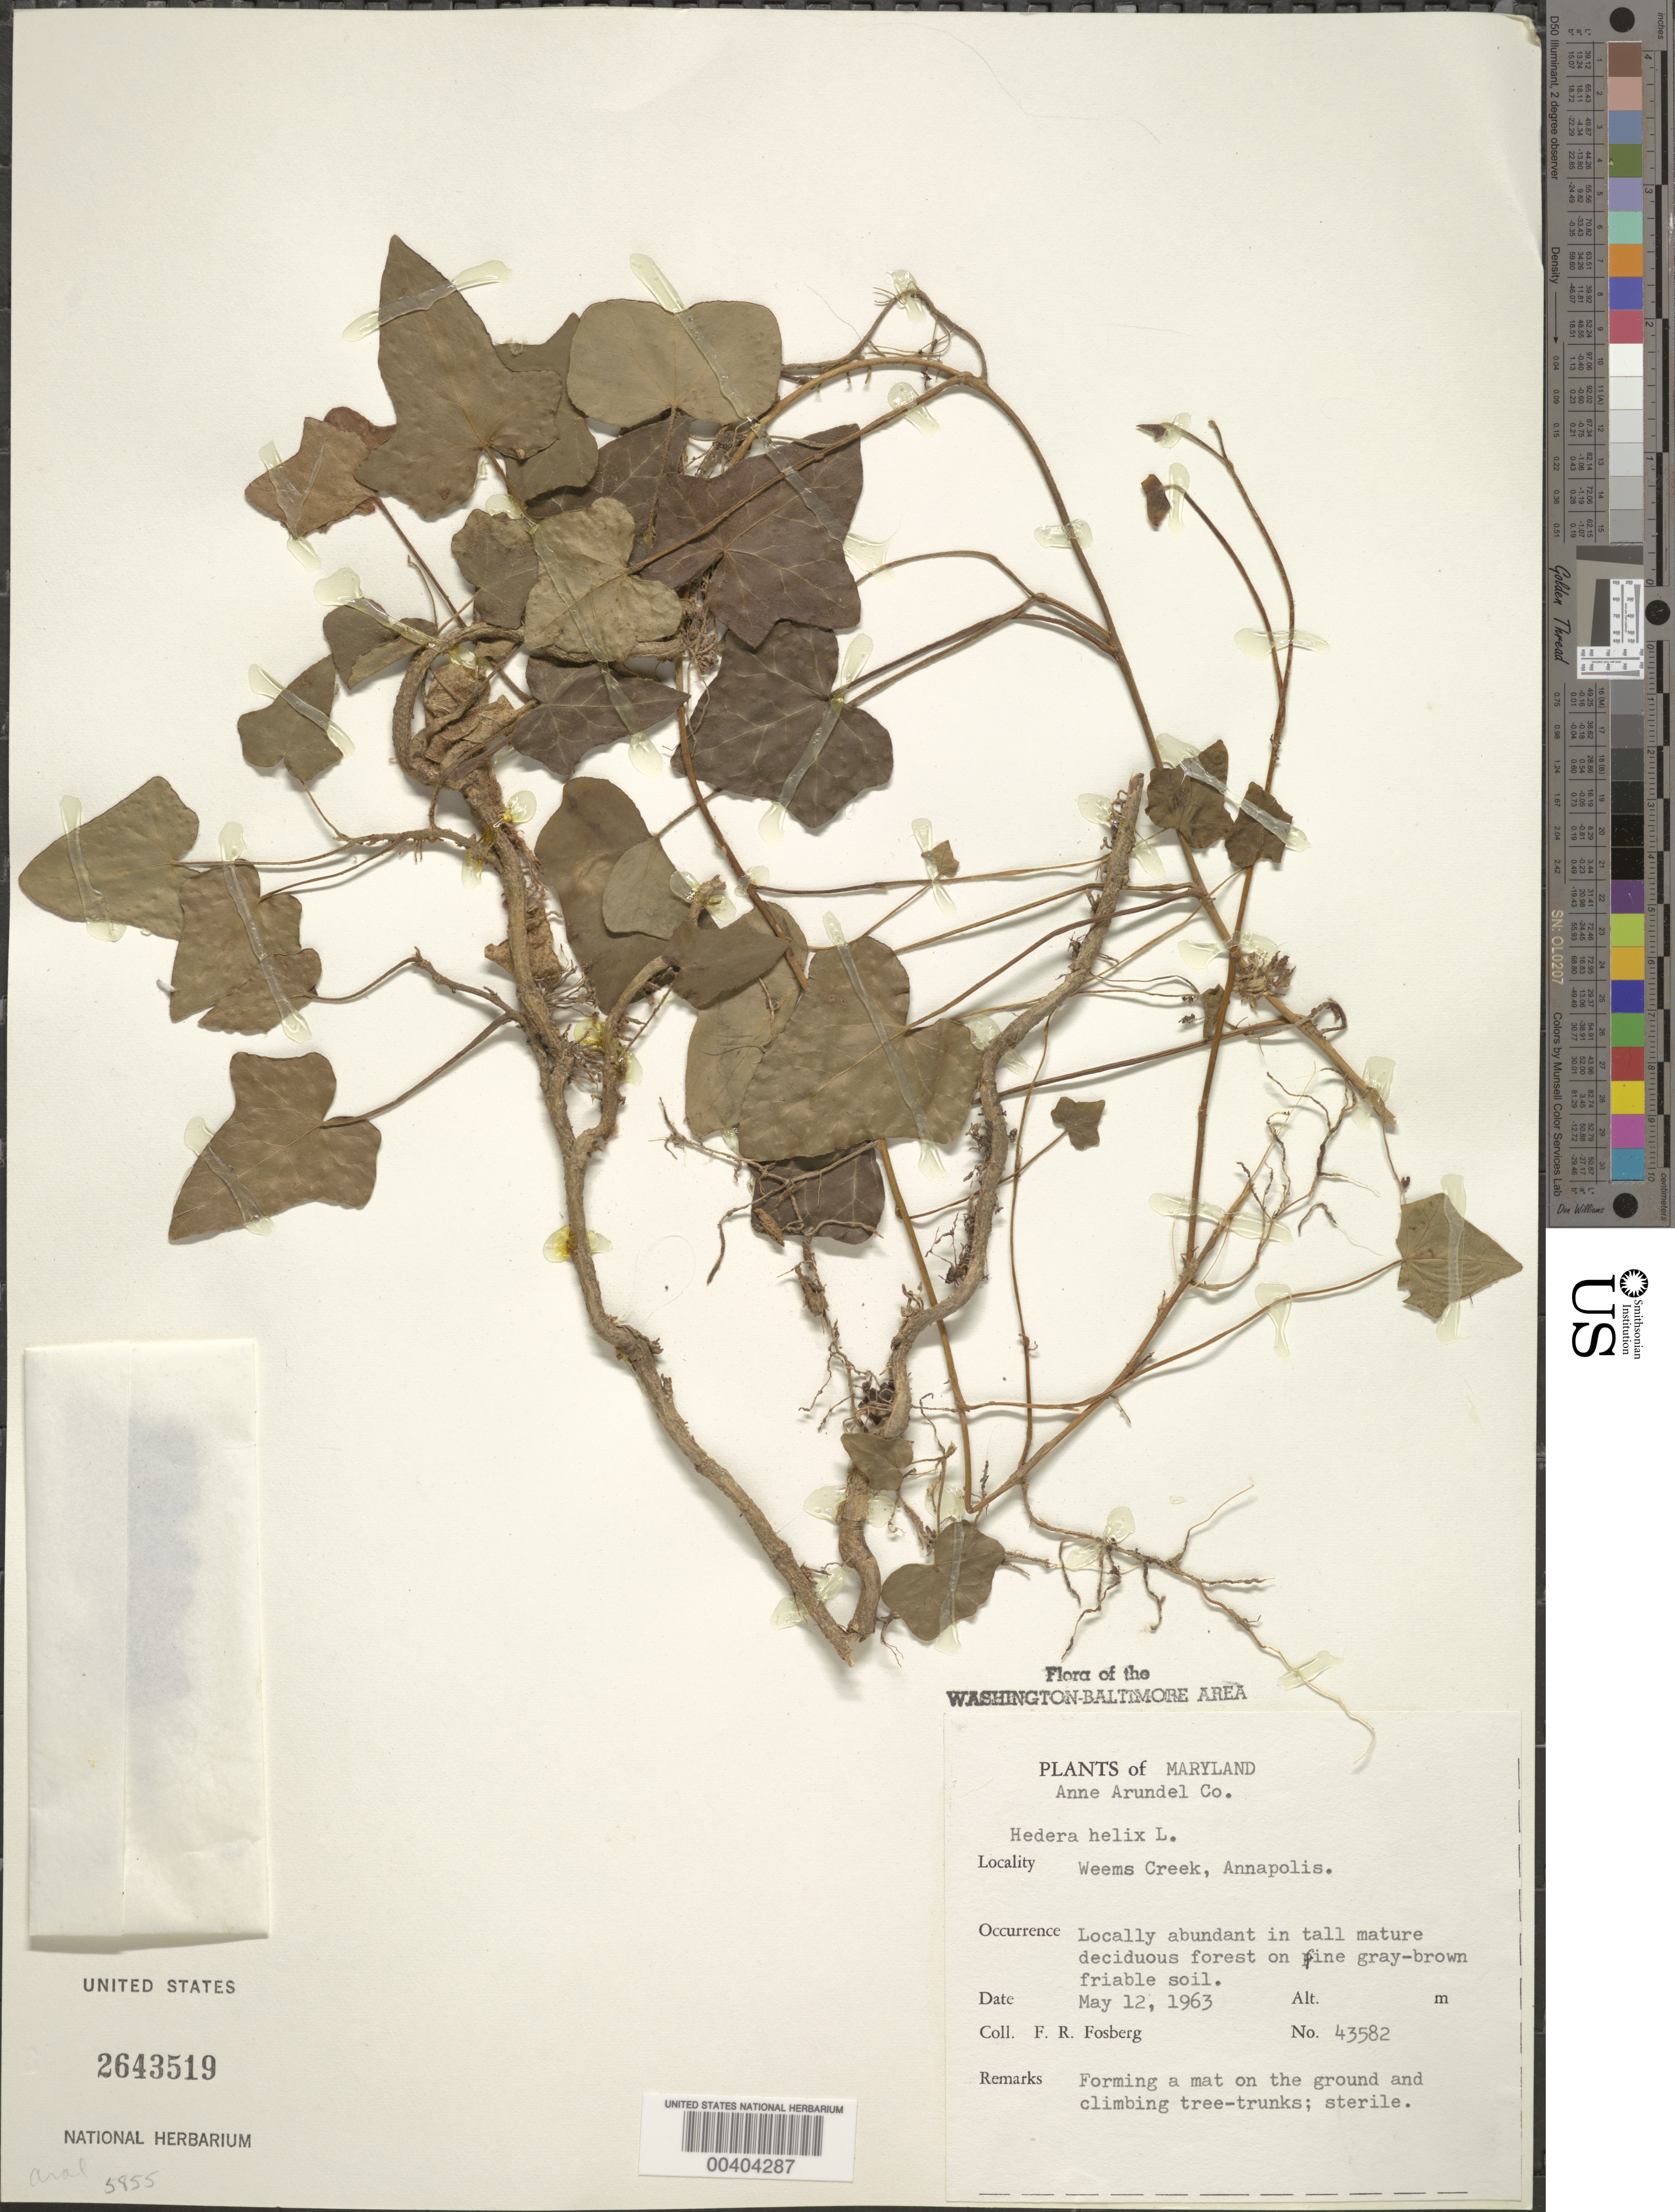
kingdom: Plantae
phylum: Tracheophyta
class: Magnoliopsida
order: Apiales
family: Araliaceae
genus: Hedera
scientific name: Hedera helix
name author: L.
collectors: F. R. Fosberg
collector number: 43582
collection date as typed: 12 May 1963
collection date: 1963-05-12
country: United States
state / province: Maryland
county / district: Anne Arundel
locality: Annapolis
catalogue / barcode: US 2643519